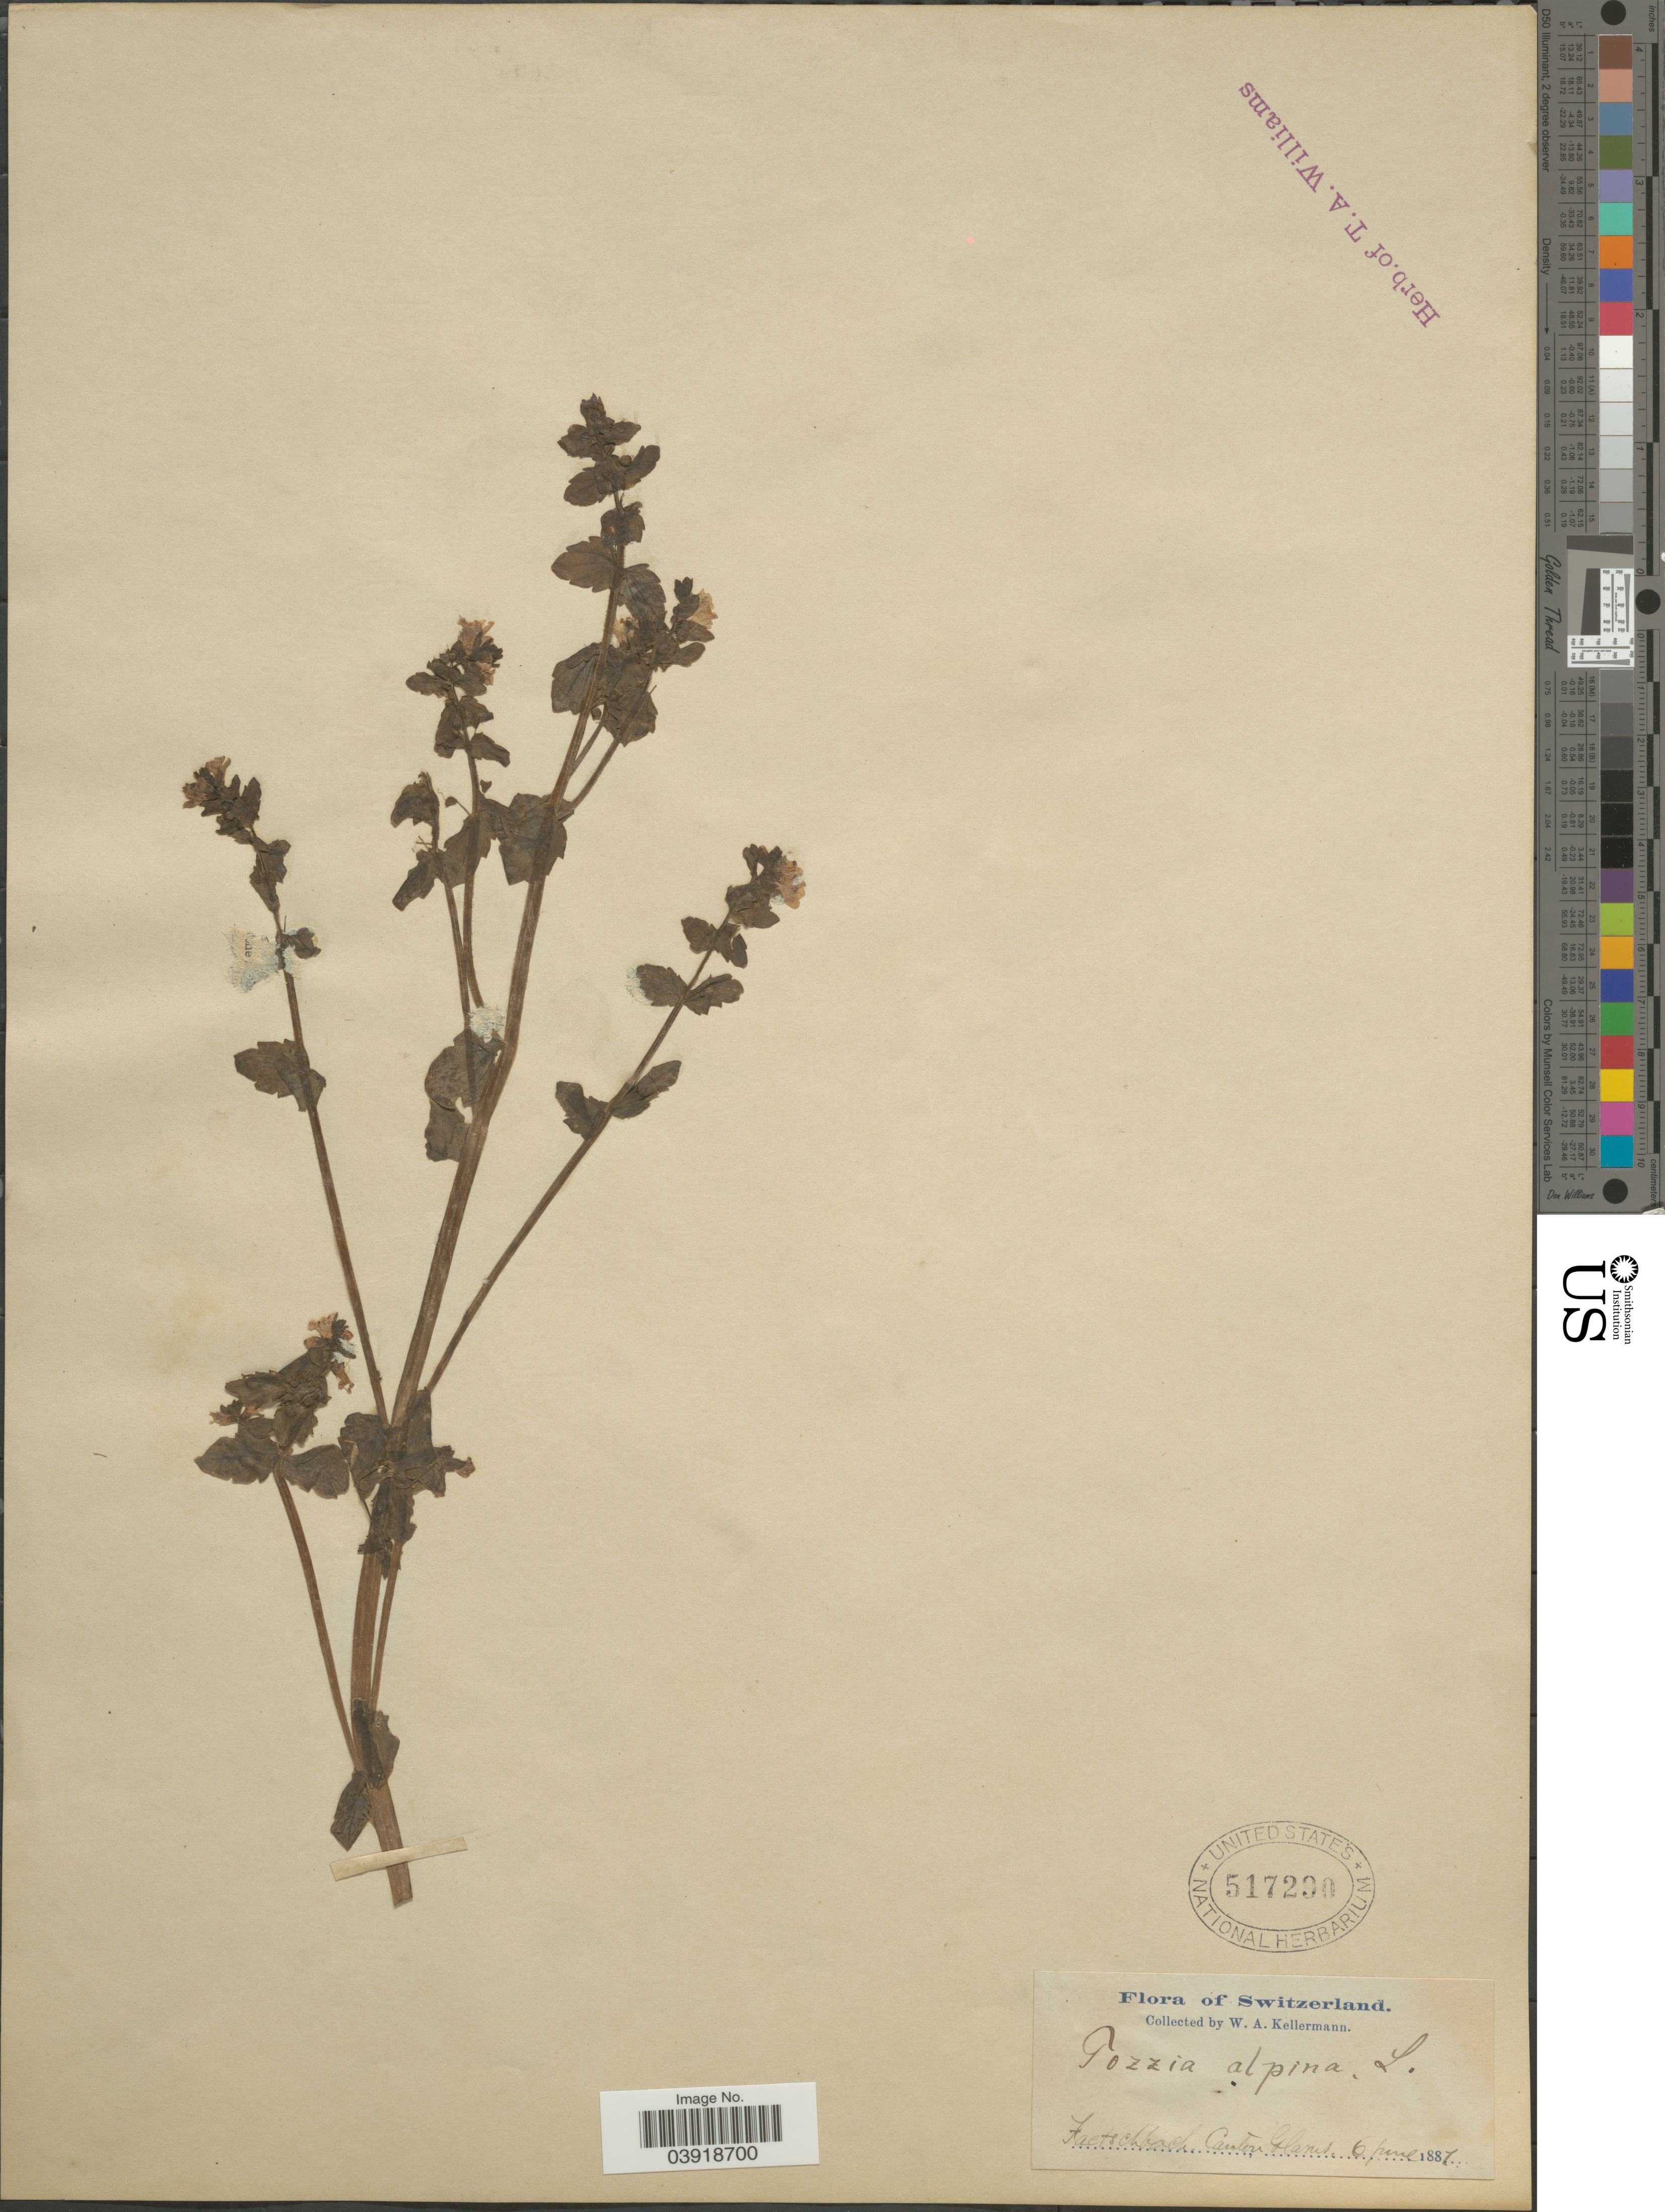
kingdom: Plantae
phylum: Tracheophyta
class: Magnoliopsida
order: Lamiales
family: Orobanchaceae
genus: Tozzia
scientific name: Tozzia alpina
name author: L.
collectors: W. Kellerman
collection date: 1887-06-06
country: Switzerland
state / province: Glarus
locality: Faetschbach, Canton Glarus.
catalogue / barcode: US 517290